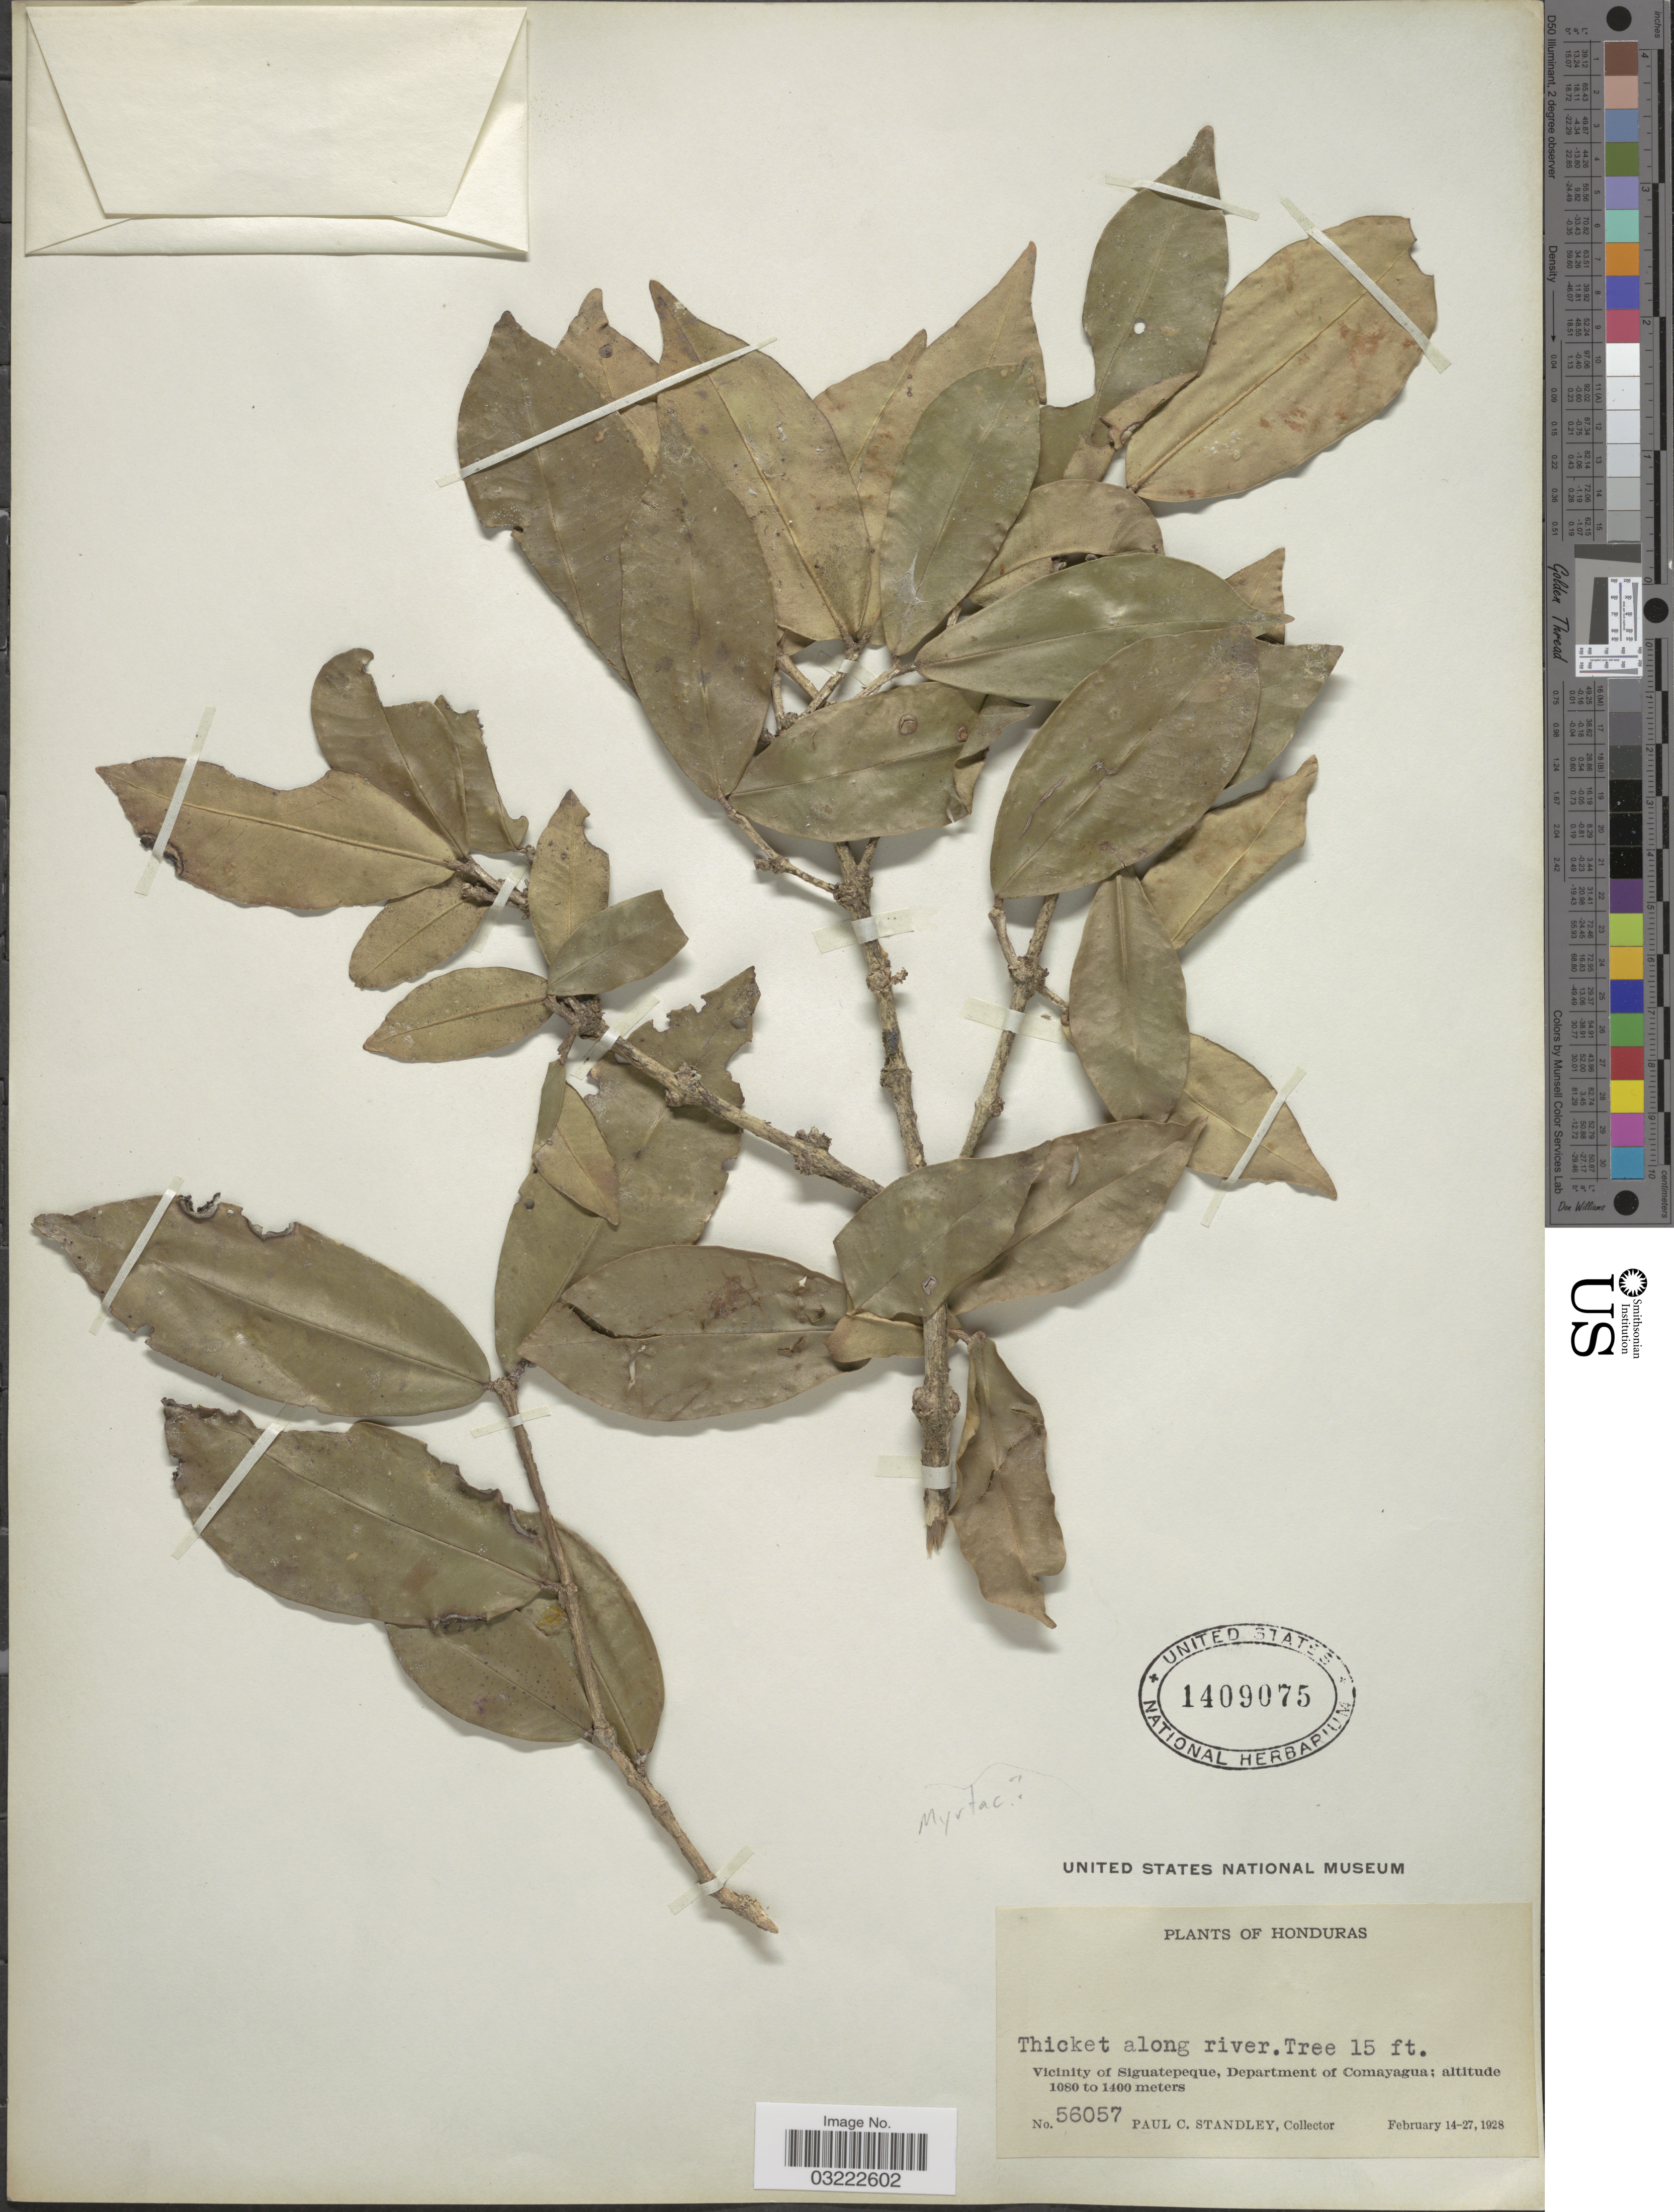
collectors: P. C. Standley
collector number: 56057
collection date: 1928-02-14/1928-02-27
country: Honduras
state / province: Comayagua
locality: Vicinity of Siguatepeque, Department of Comayagua.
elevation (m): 1080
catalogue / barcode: US 1409075